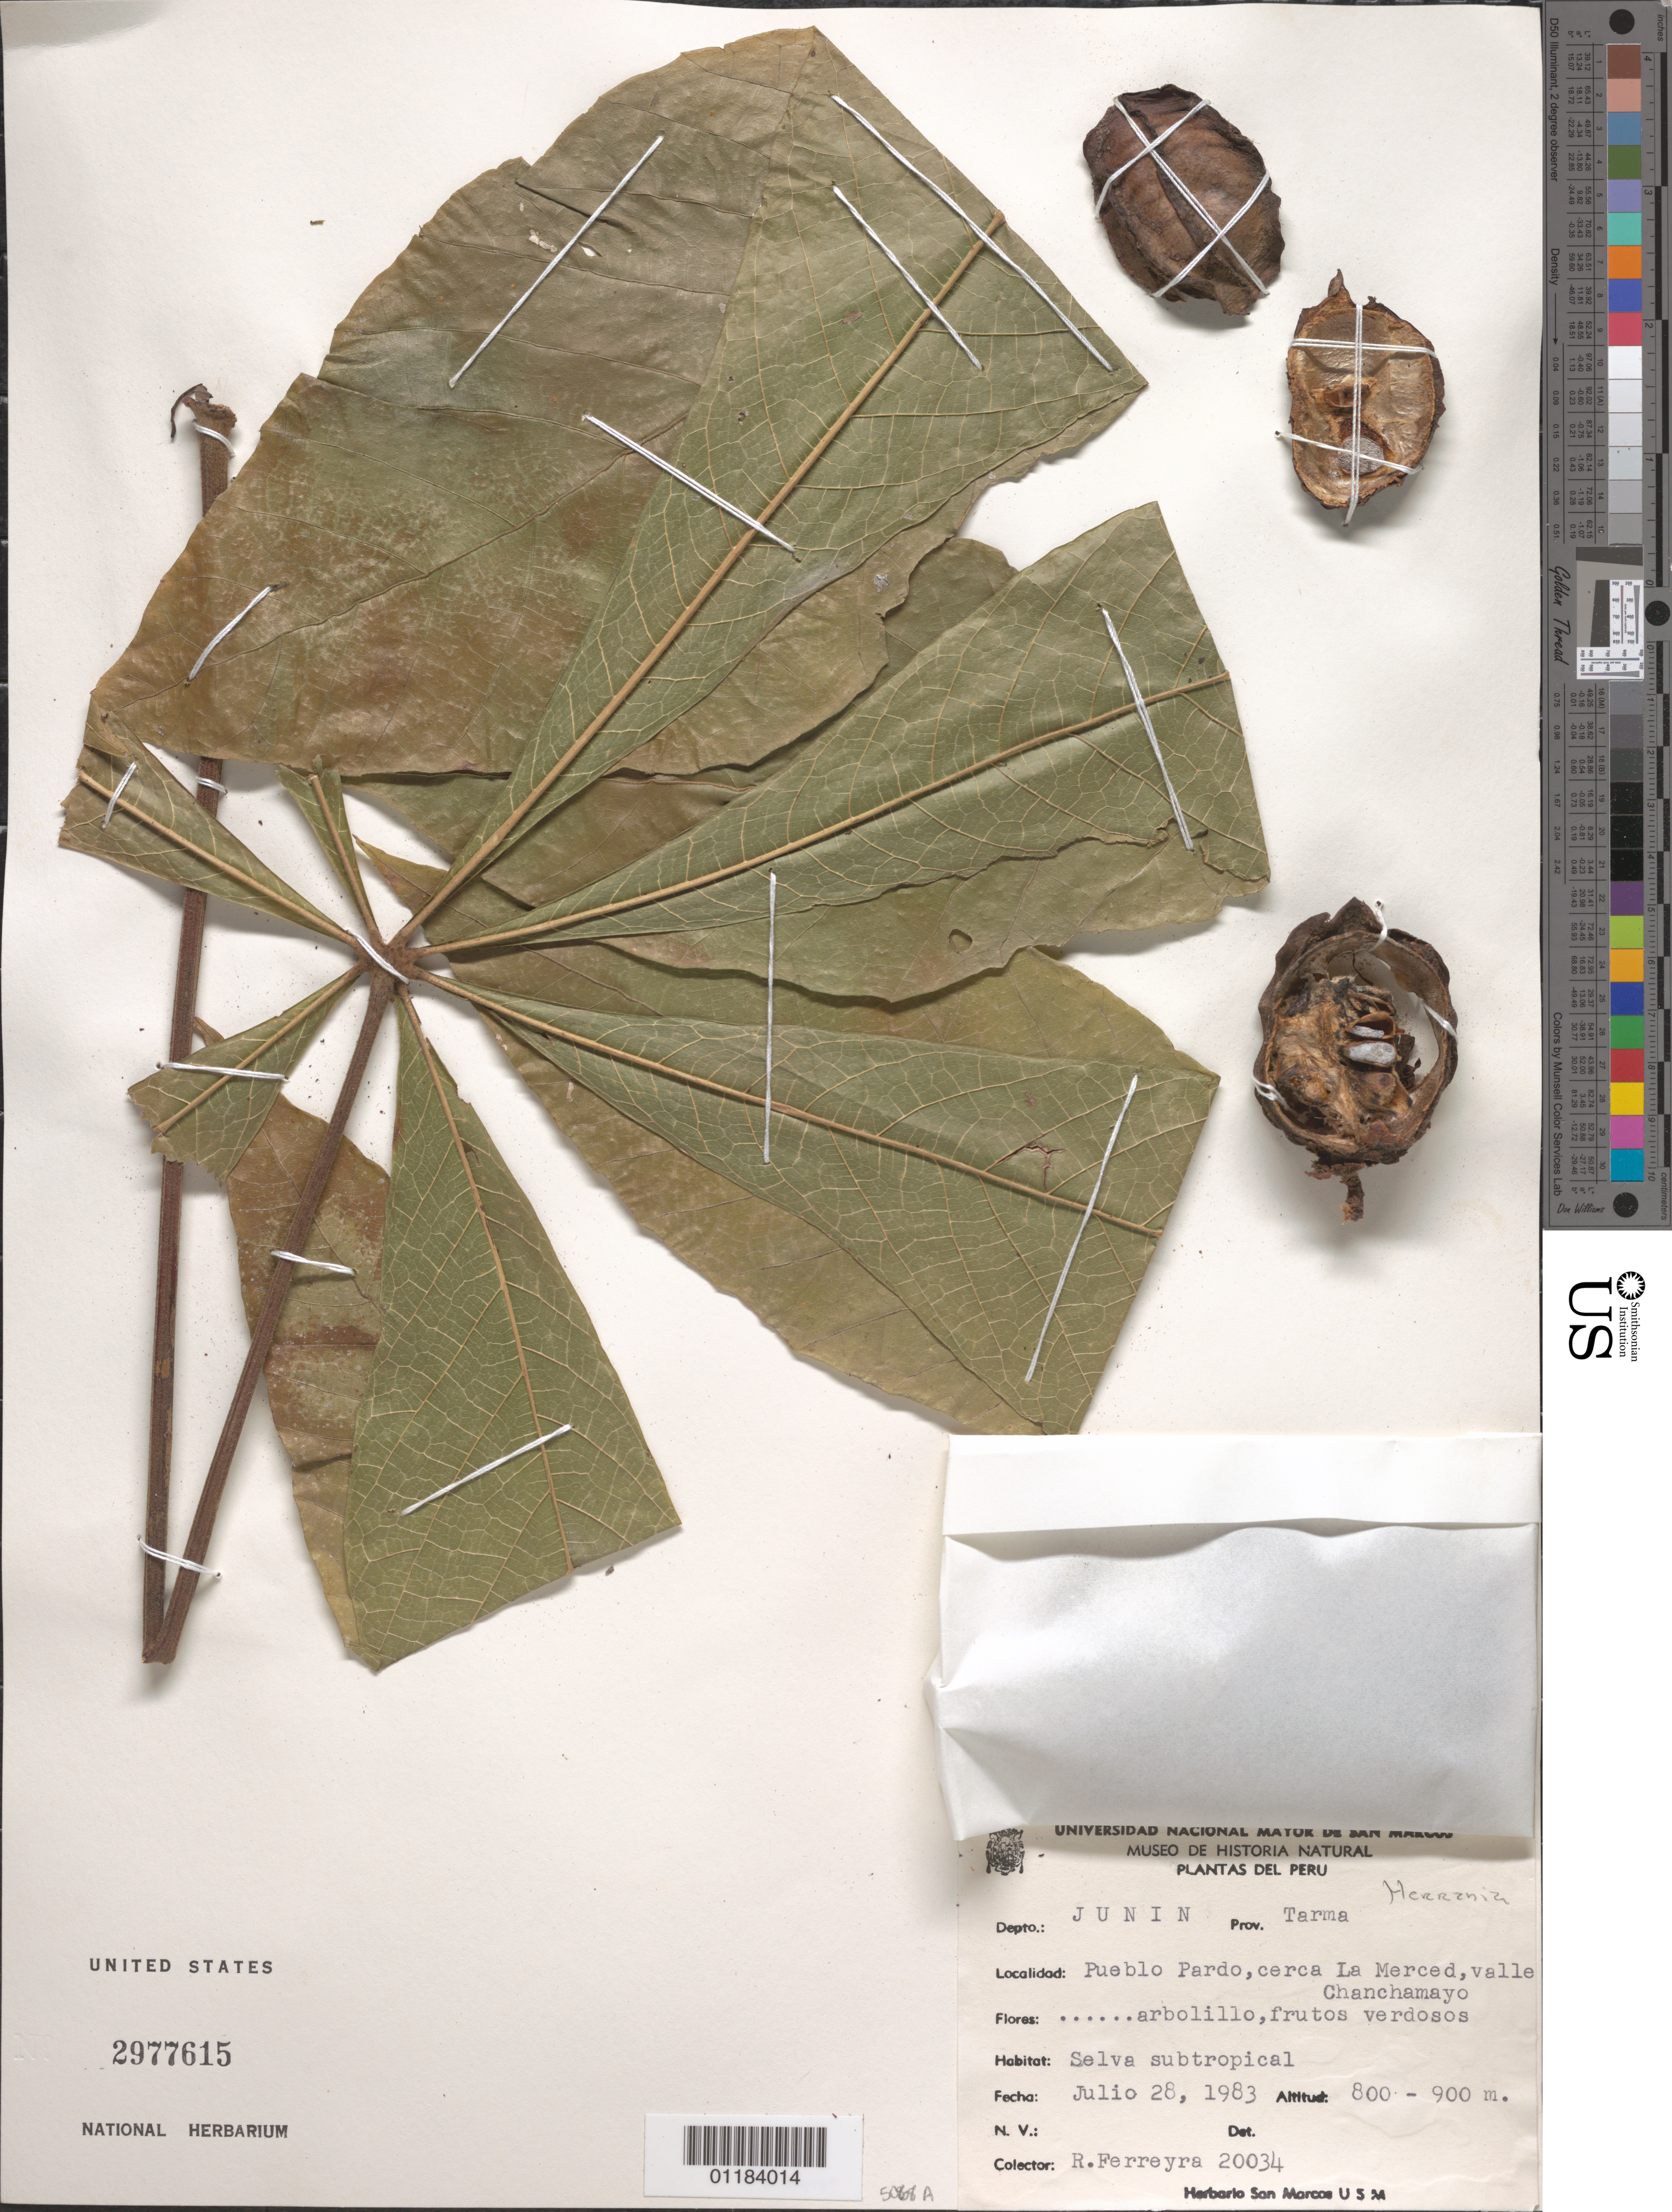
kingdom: Plantae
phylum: Tracheophyta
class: Magnoliopsida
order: Malvales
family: Malvaceae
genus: Herrania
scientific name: Herrania sp.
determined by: Dorr, L. J., (BOT), Smithsonian Institution - National Museum of Natural History (UNITED STATES)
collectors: R. A. Ferreyra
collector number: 20034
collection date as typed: Julio 28, 1983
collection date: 1983-07-28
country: Peru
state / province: Junín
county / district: Tarma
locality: Pueblo Pardo, cerca La Merced, valle Chanchamayo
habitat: selva subtropical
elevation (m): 800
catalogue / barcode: US 2977615